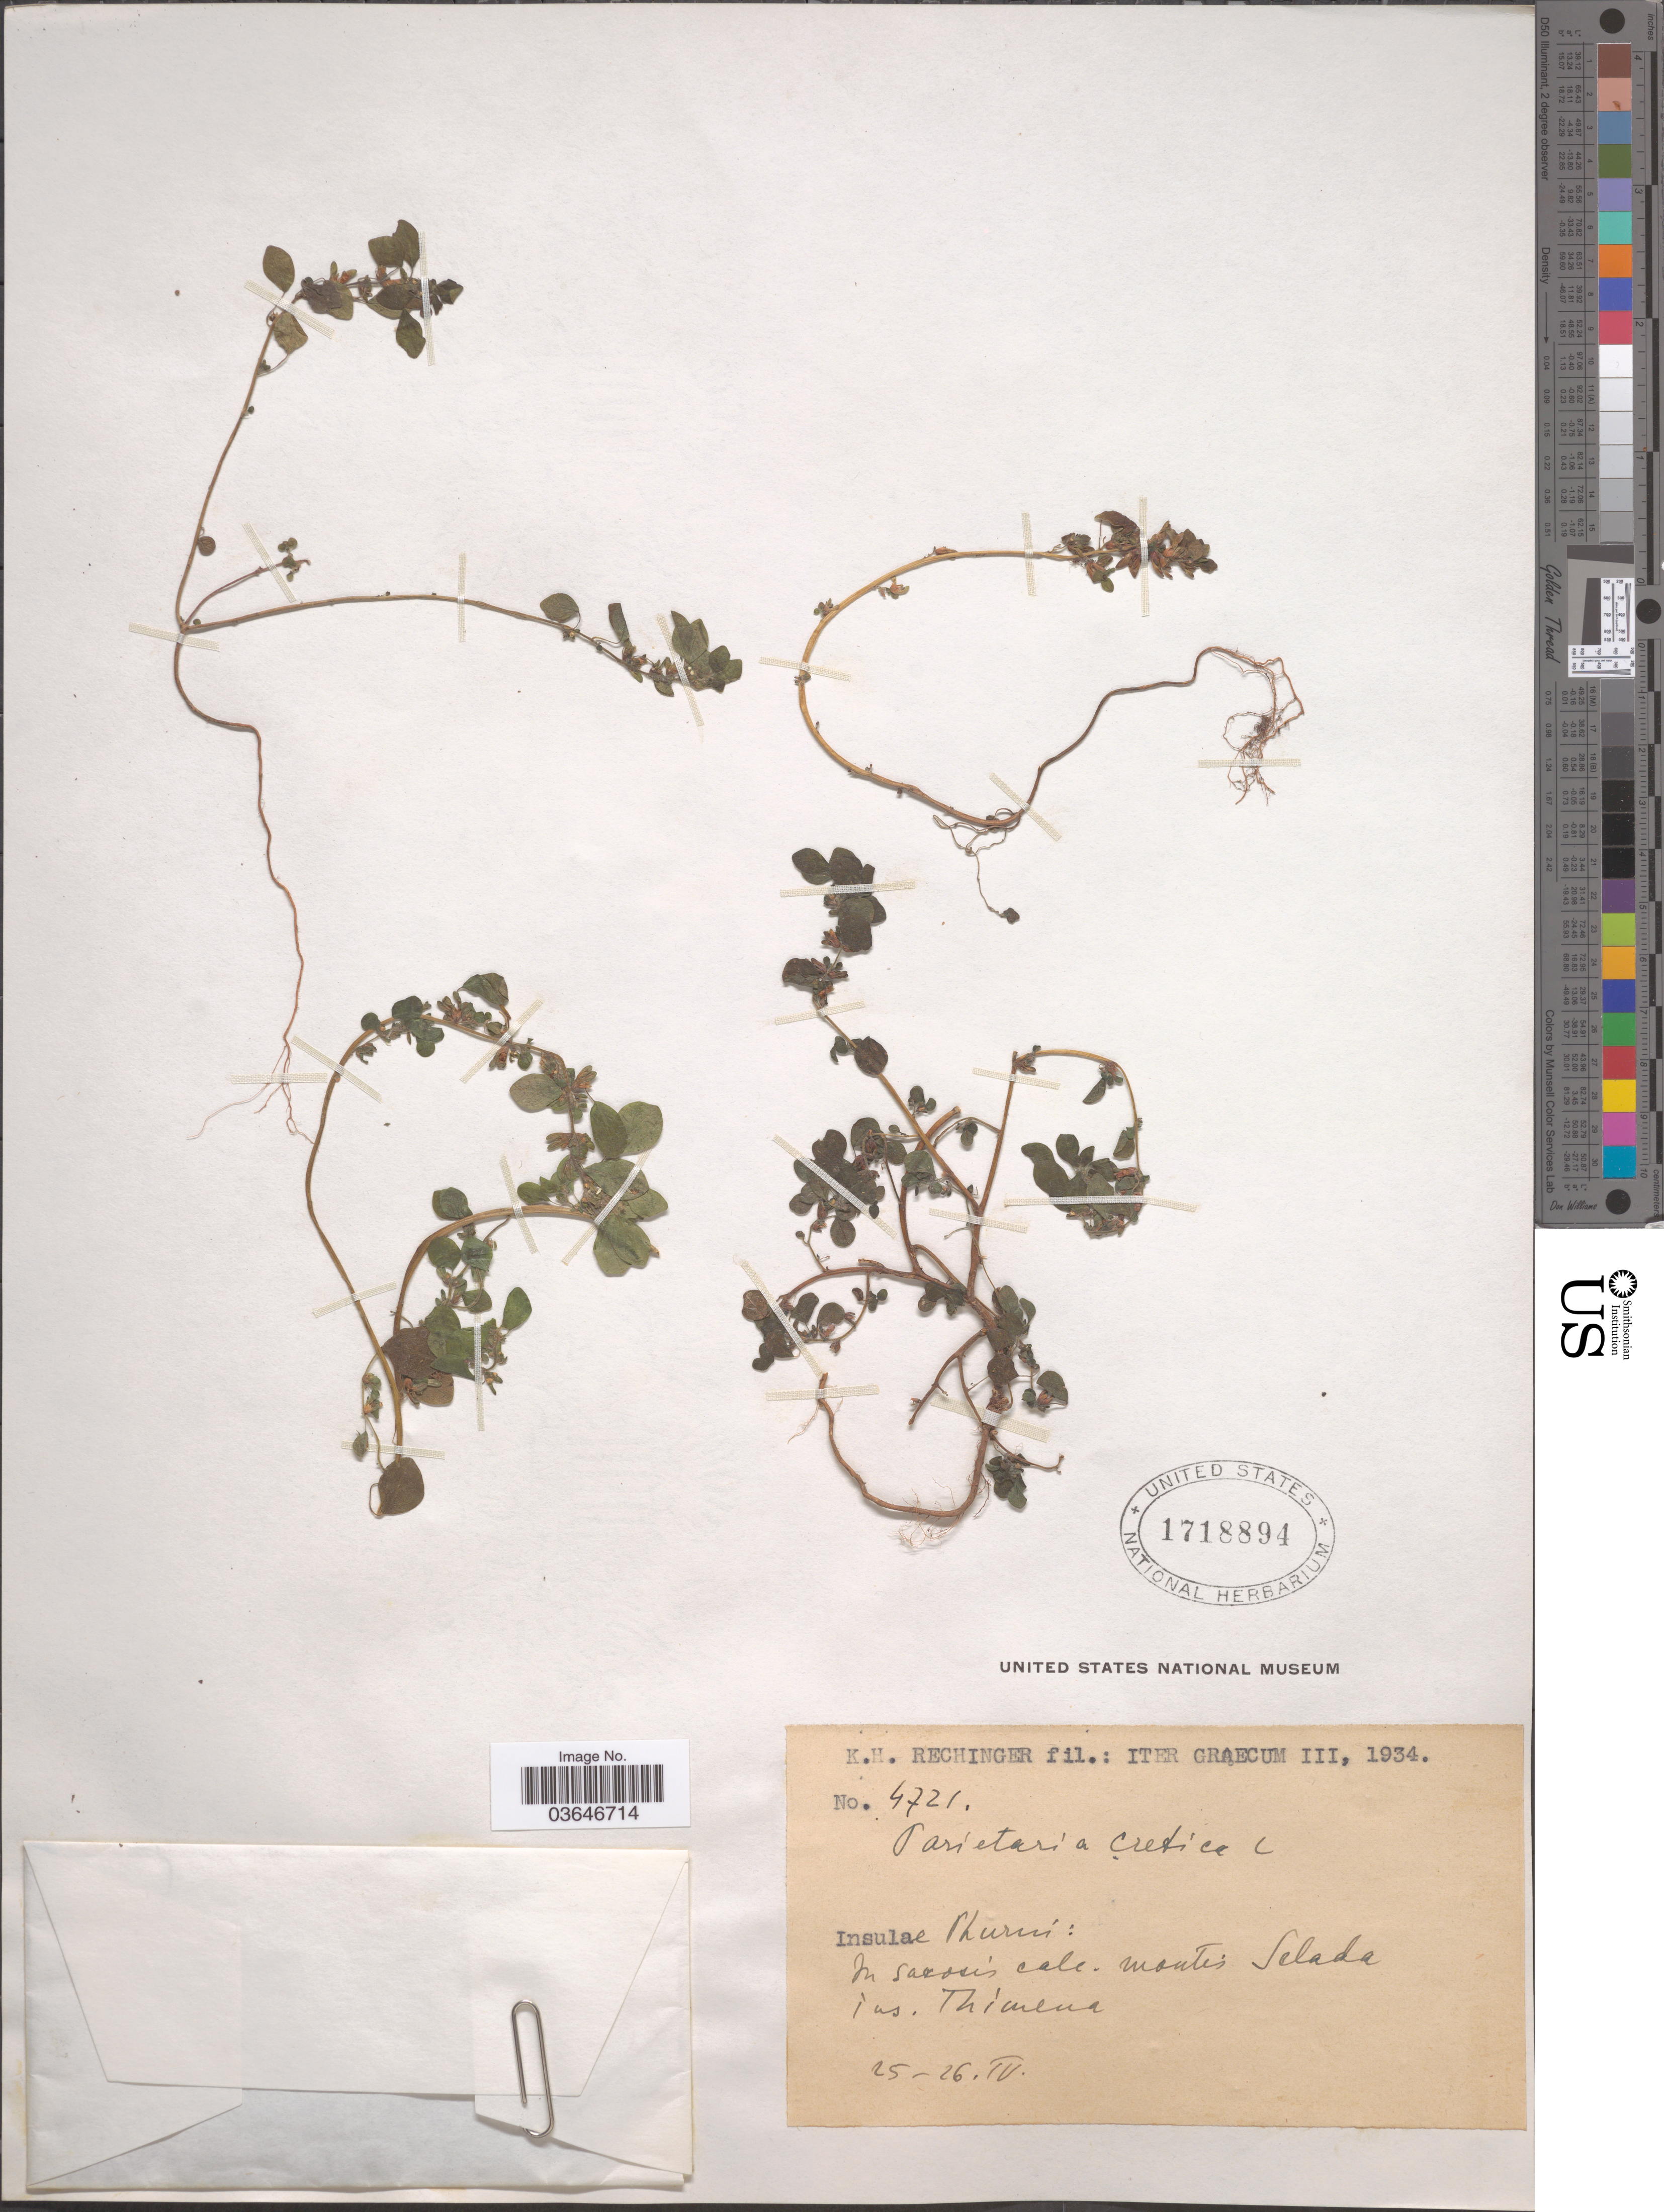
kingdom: Plantae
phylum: Tracheophyta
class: Magnoliopsida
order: Rosales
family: Urticaceae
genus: Parietaria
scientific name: Parietaria cretica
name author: L.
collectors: K. H. Rechinger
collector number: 4721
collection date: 1934-04-25/1934-04-26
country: Greece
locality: Insulae Phurni: In saxosis calc. montis Selada ins. Thimena.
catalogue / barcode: US 1718894